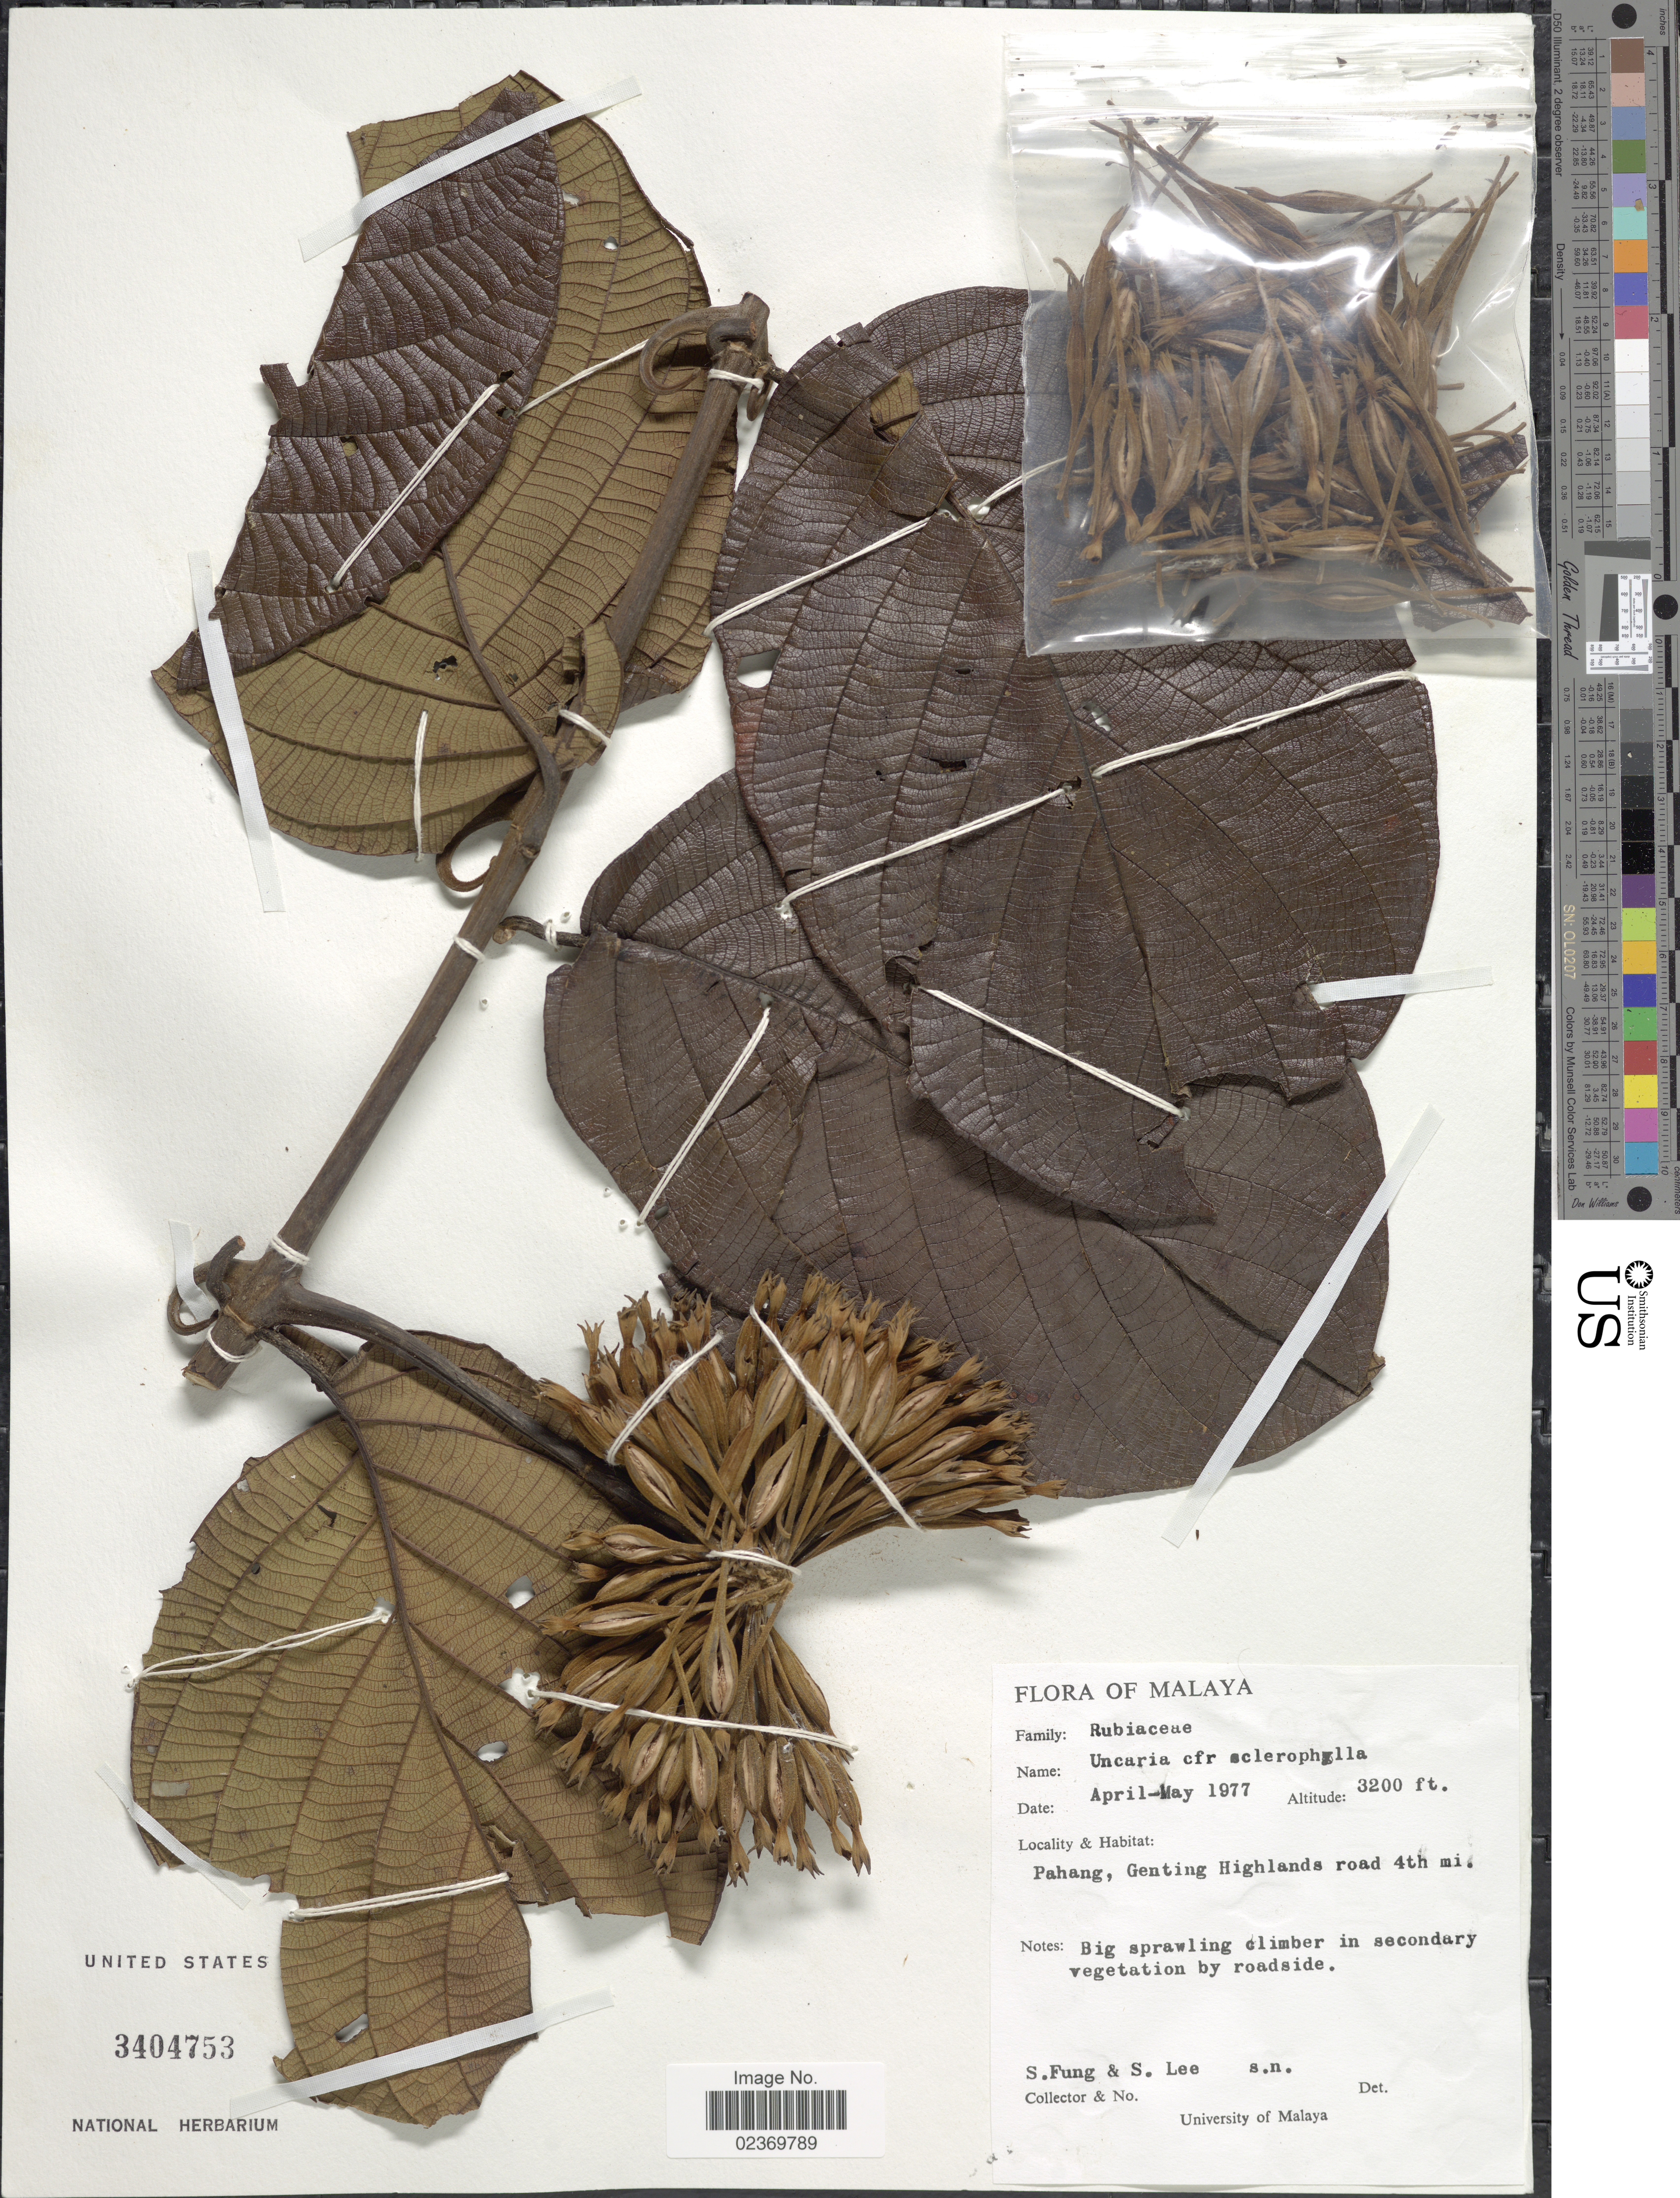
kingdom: Plantae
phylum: Tracheophyta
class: Magnoliopsida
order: Gentianales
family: Rubiaceae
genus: Uncaria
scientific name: Uncaria sclerophylla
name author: Roxb.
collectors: S. Fung & S. Lee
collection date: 1977-04/1977-05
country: Malaysia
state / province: Pahang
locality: Malaya, Pahang, Genting Highlands road 4th mi.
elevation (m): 975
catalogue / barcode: US 3404753